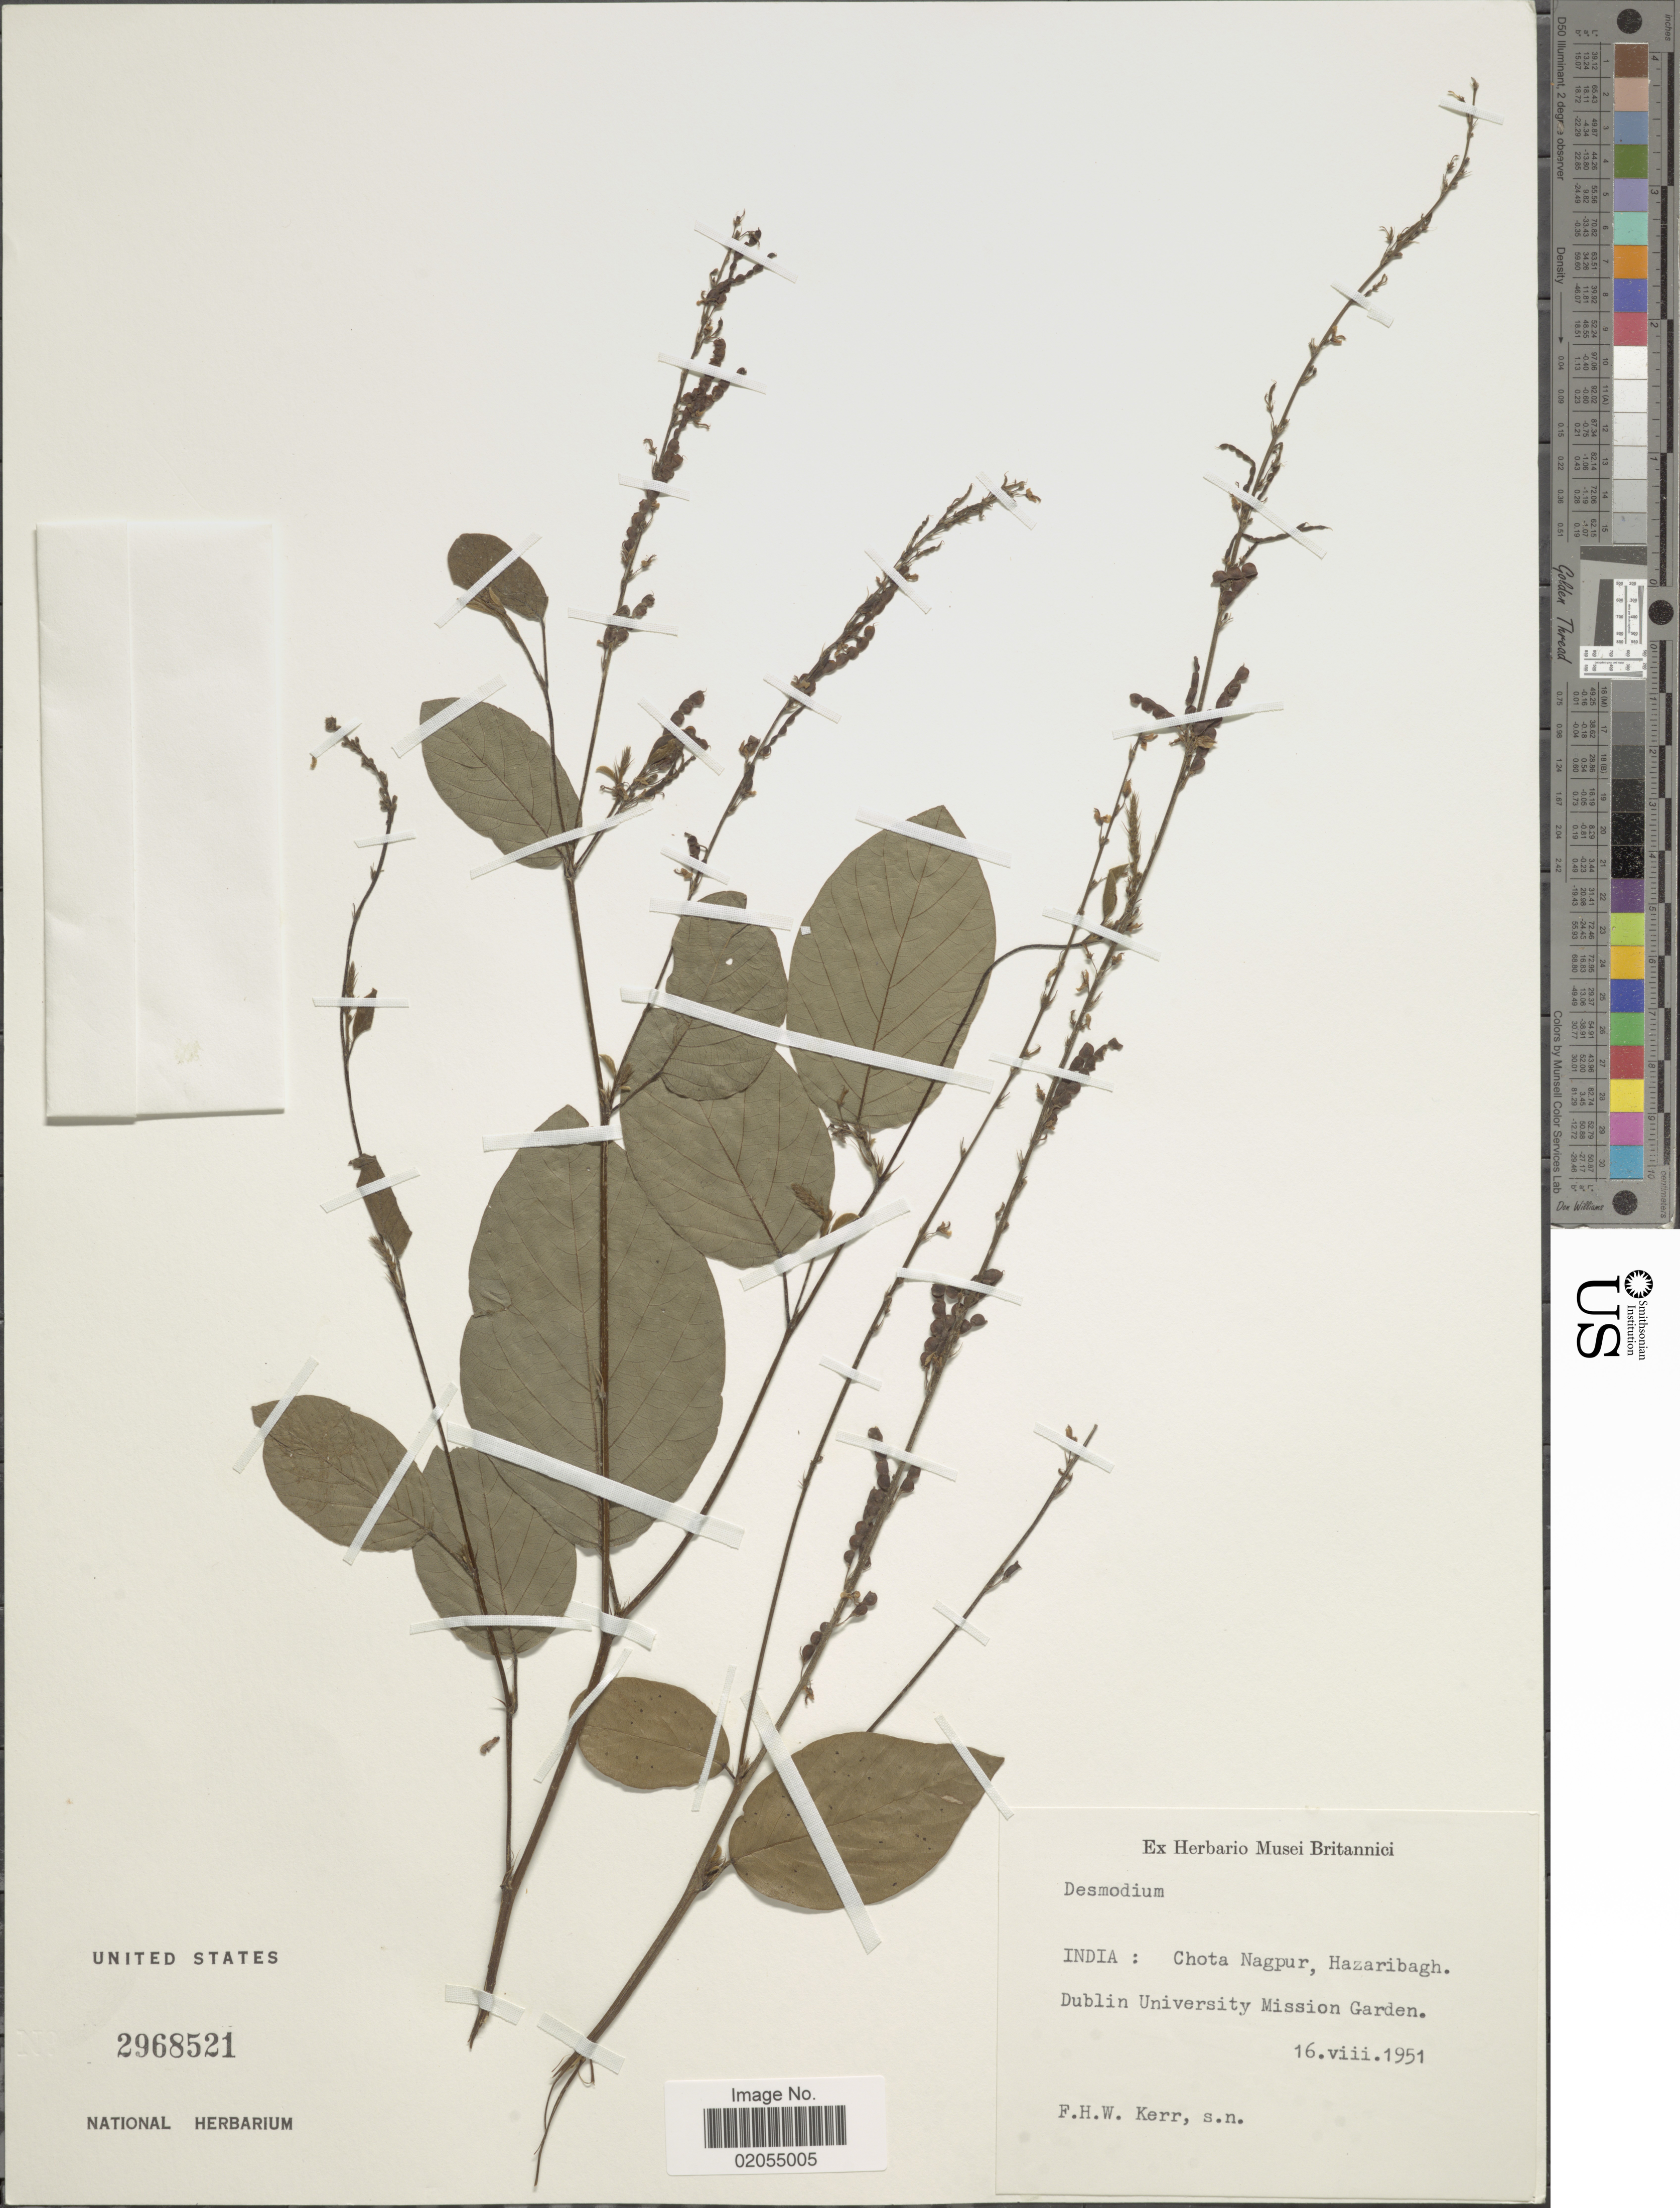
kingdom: Plantae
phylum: Tracheophyta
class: Magnoliopsida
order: Fabales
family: Fabaceae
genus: Desmodium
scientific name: Desmodium sp.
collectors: F. H. W. Kerr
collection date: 1951-08-16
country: India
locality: India; Chota Nagpur, Hazaribagh. Dublin University Mission Garden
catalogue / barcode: US 2968521